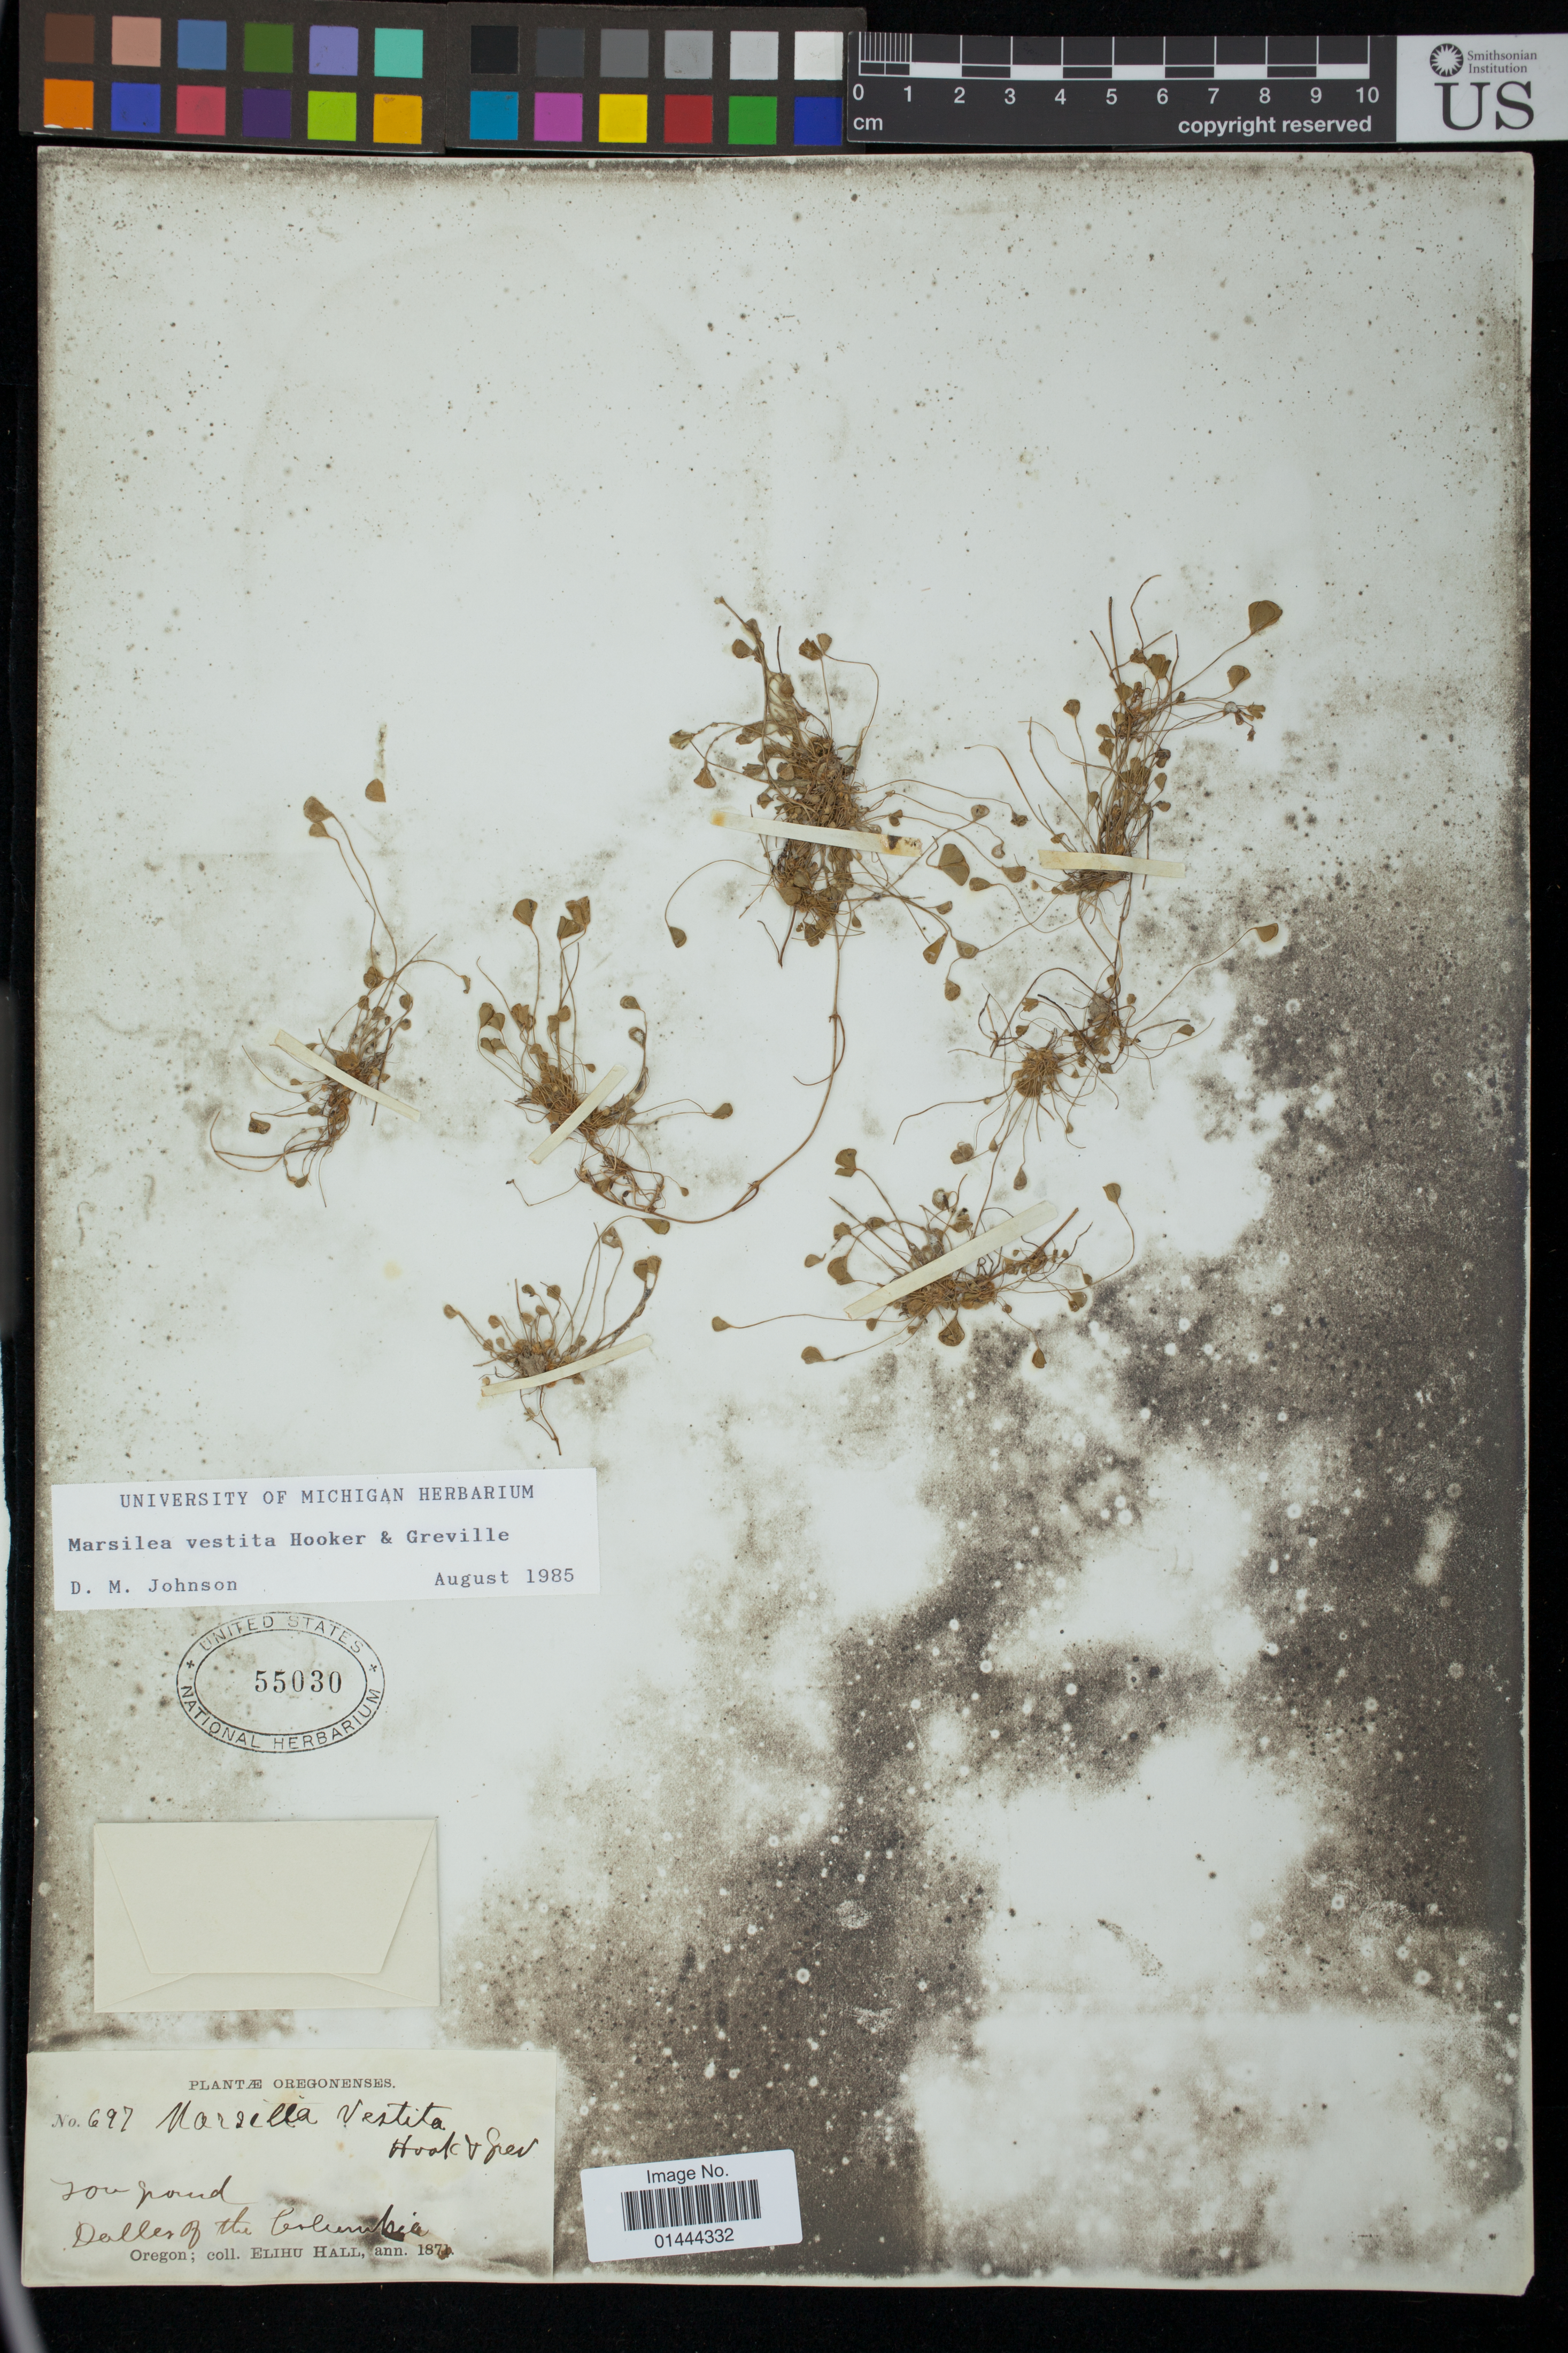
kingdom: Plantae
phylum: Tracheophyta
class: Polypodiopsida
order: Salviniales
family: Marsileaceae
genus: Marsilea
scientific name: Marsilea vestita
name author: Hook. & Grev.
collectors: E. Hall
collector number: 697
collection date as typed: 1871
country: United States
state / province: Oregon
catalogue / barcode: US 55030